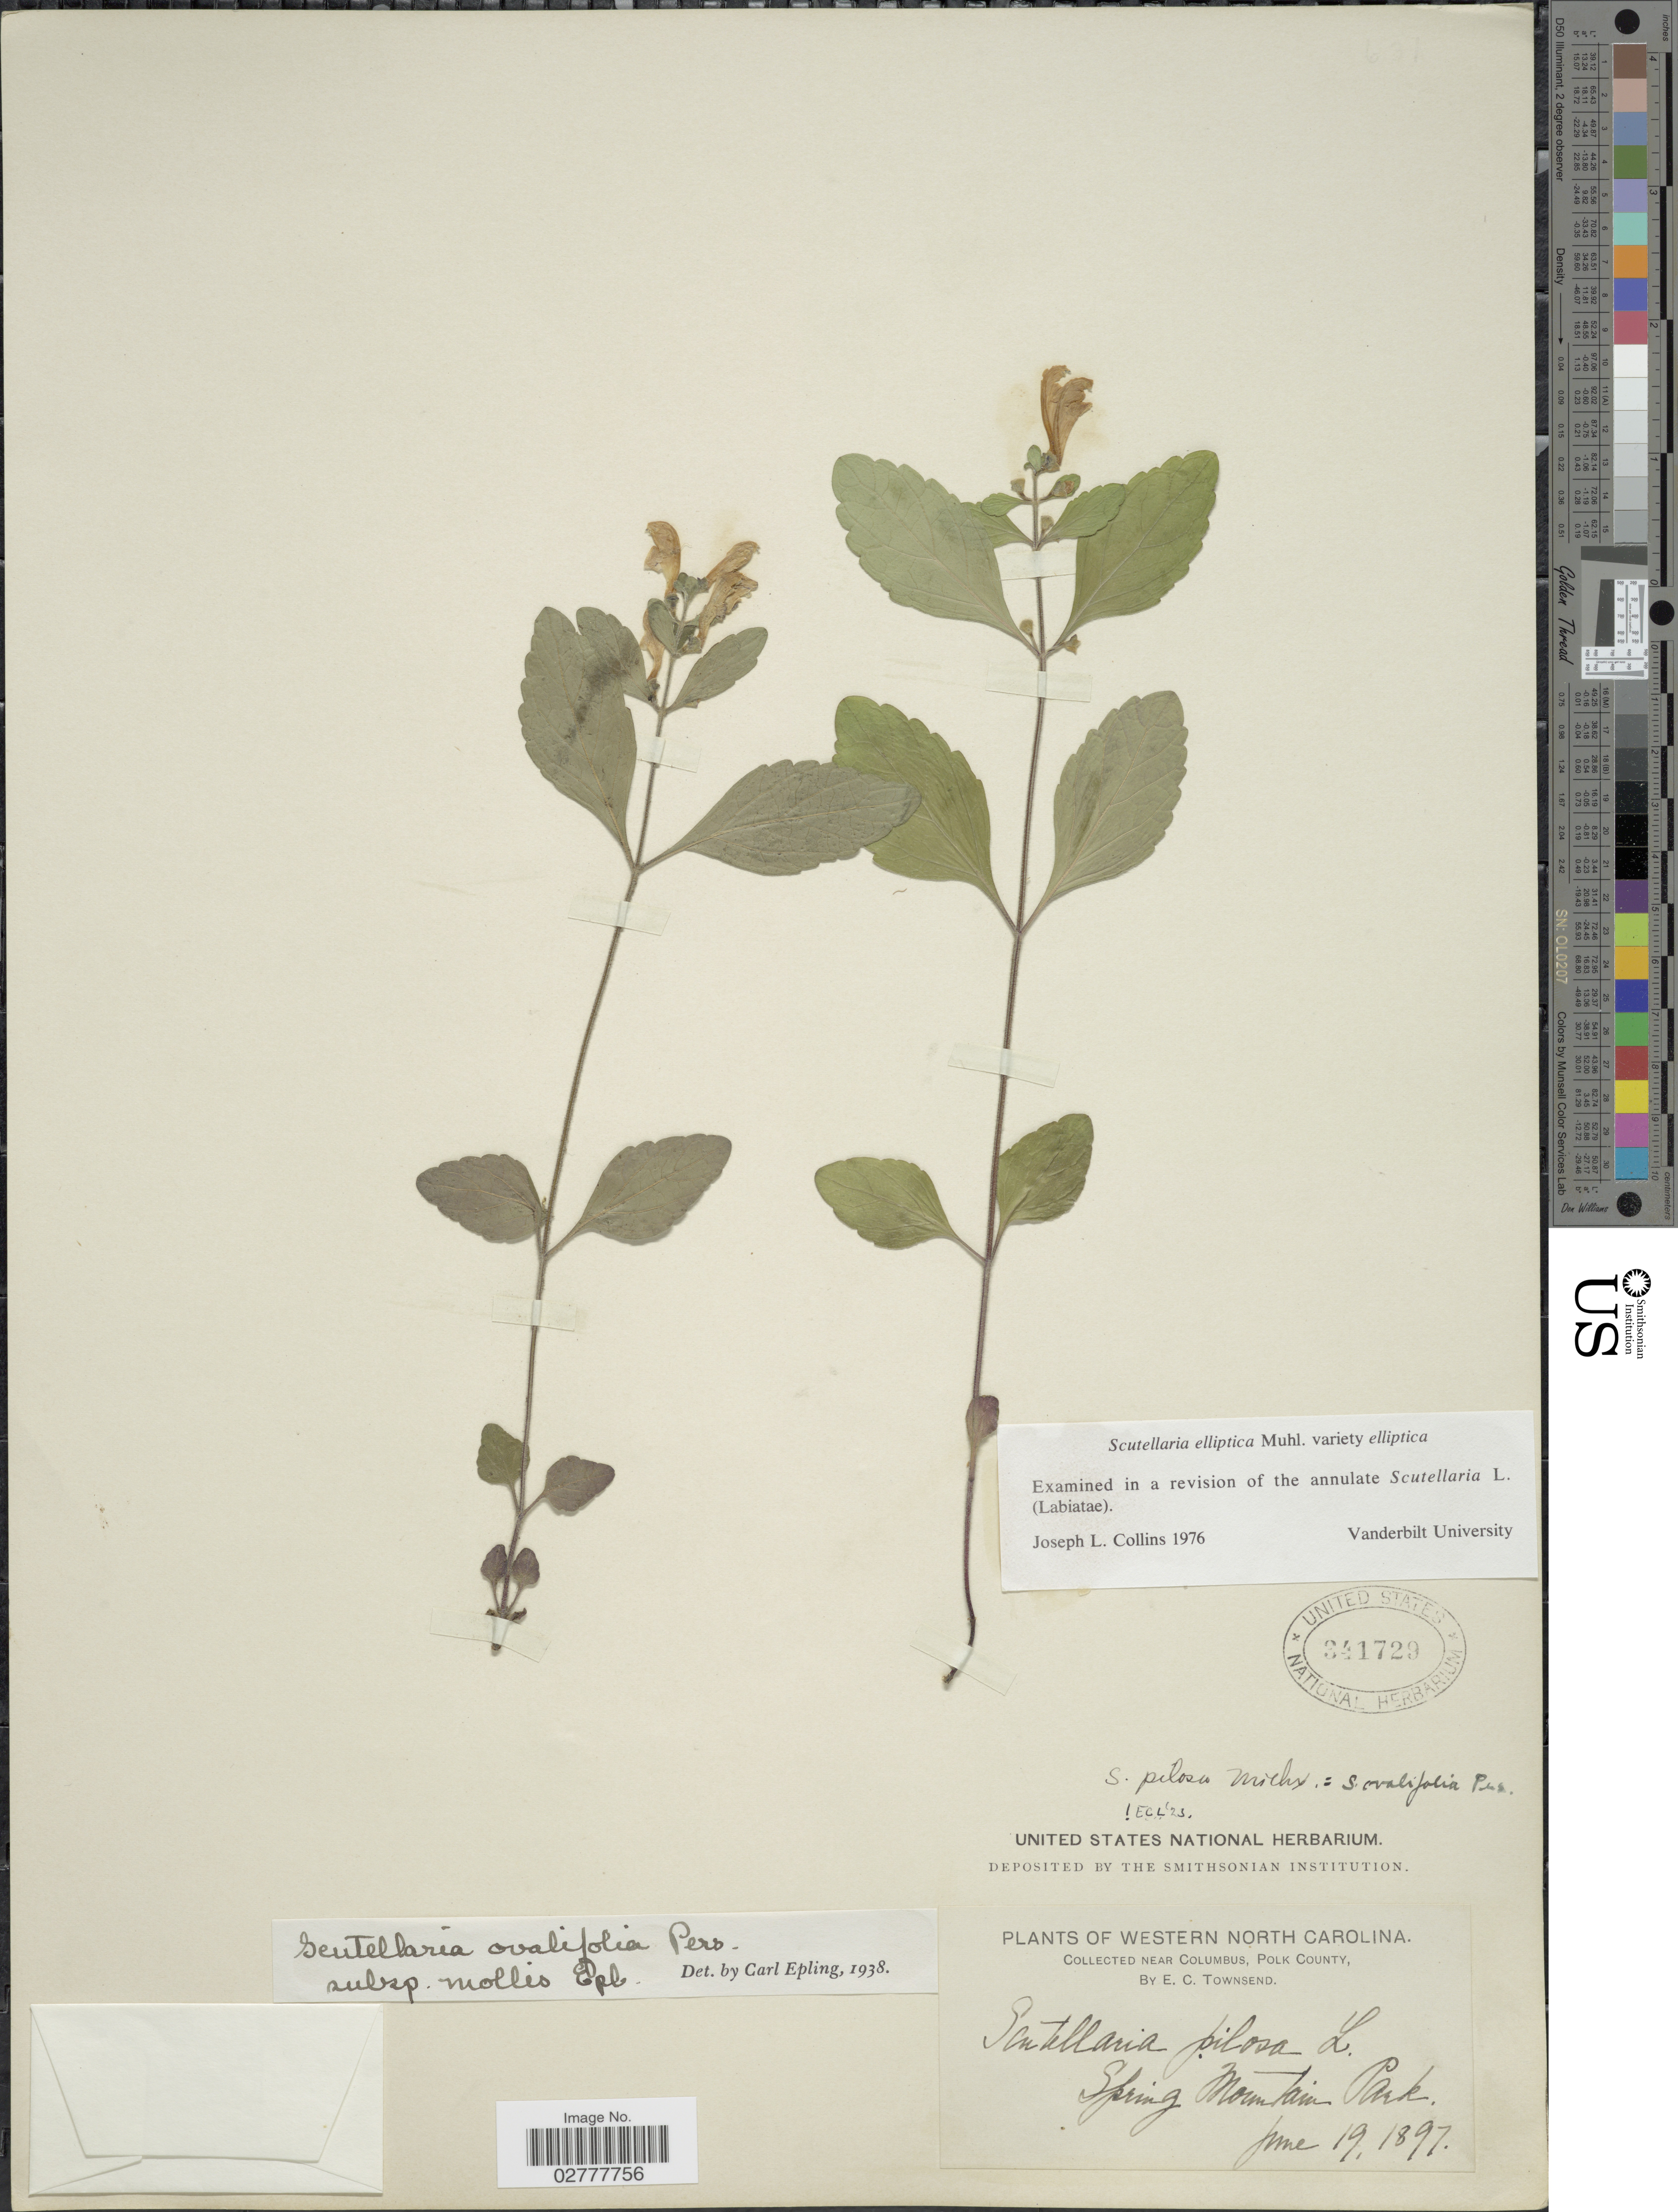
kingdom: Plantae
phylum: Tracheophyta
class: Magnoliopsida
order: Lamiales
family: Lamiaceae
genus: Scutellaria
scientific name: Scutellaria elliptica var. elliptica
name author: Muhl.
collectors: E. C. Townsend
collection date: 1897-06-19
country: United States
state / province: North Carolina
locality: Western North Carolina, near Columbus, Polk County, Spring Mountain Park.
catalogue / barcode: US 341729